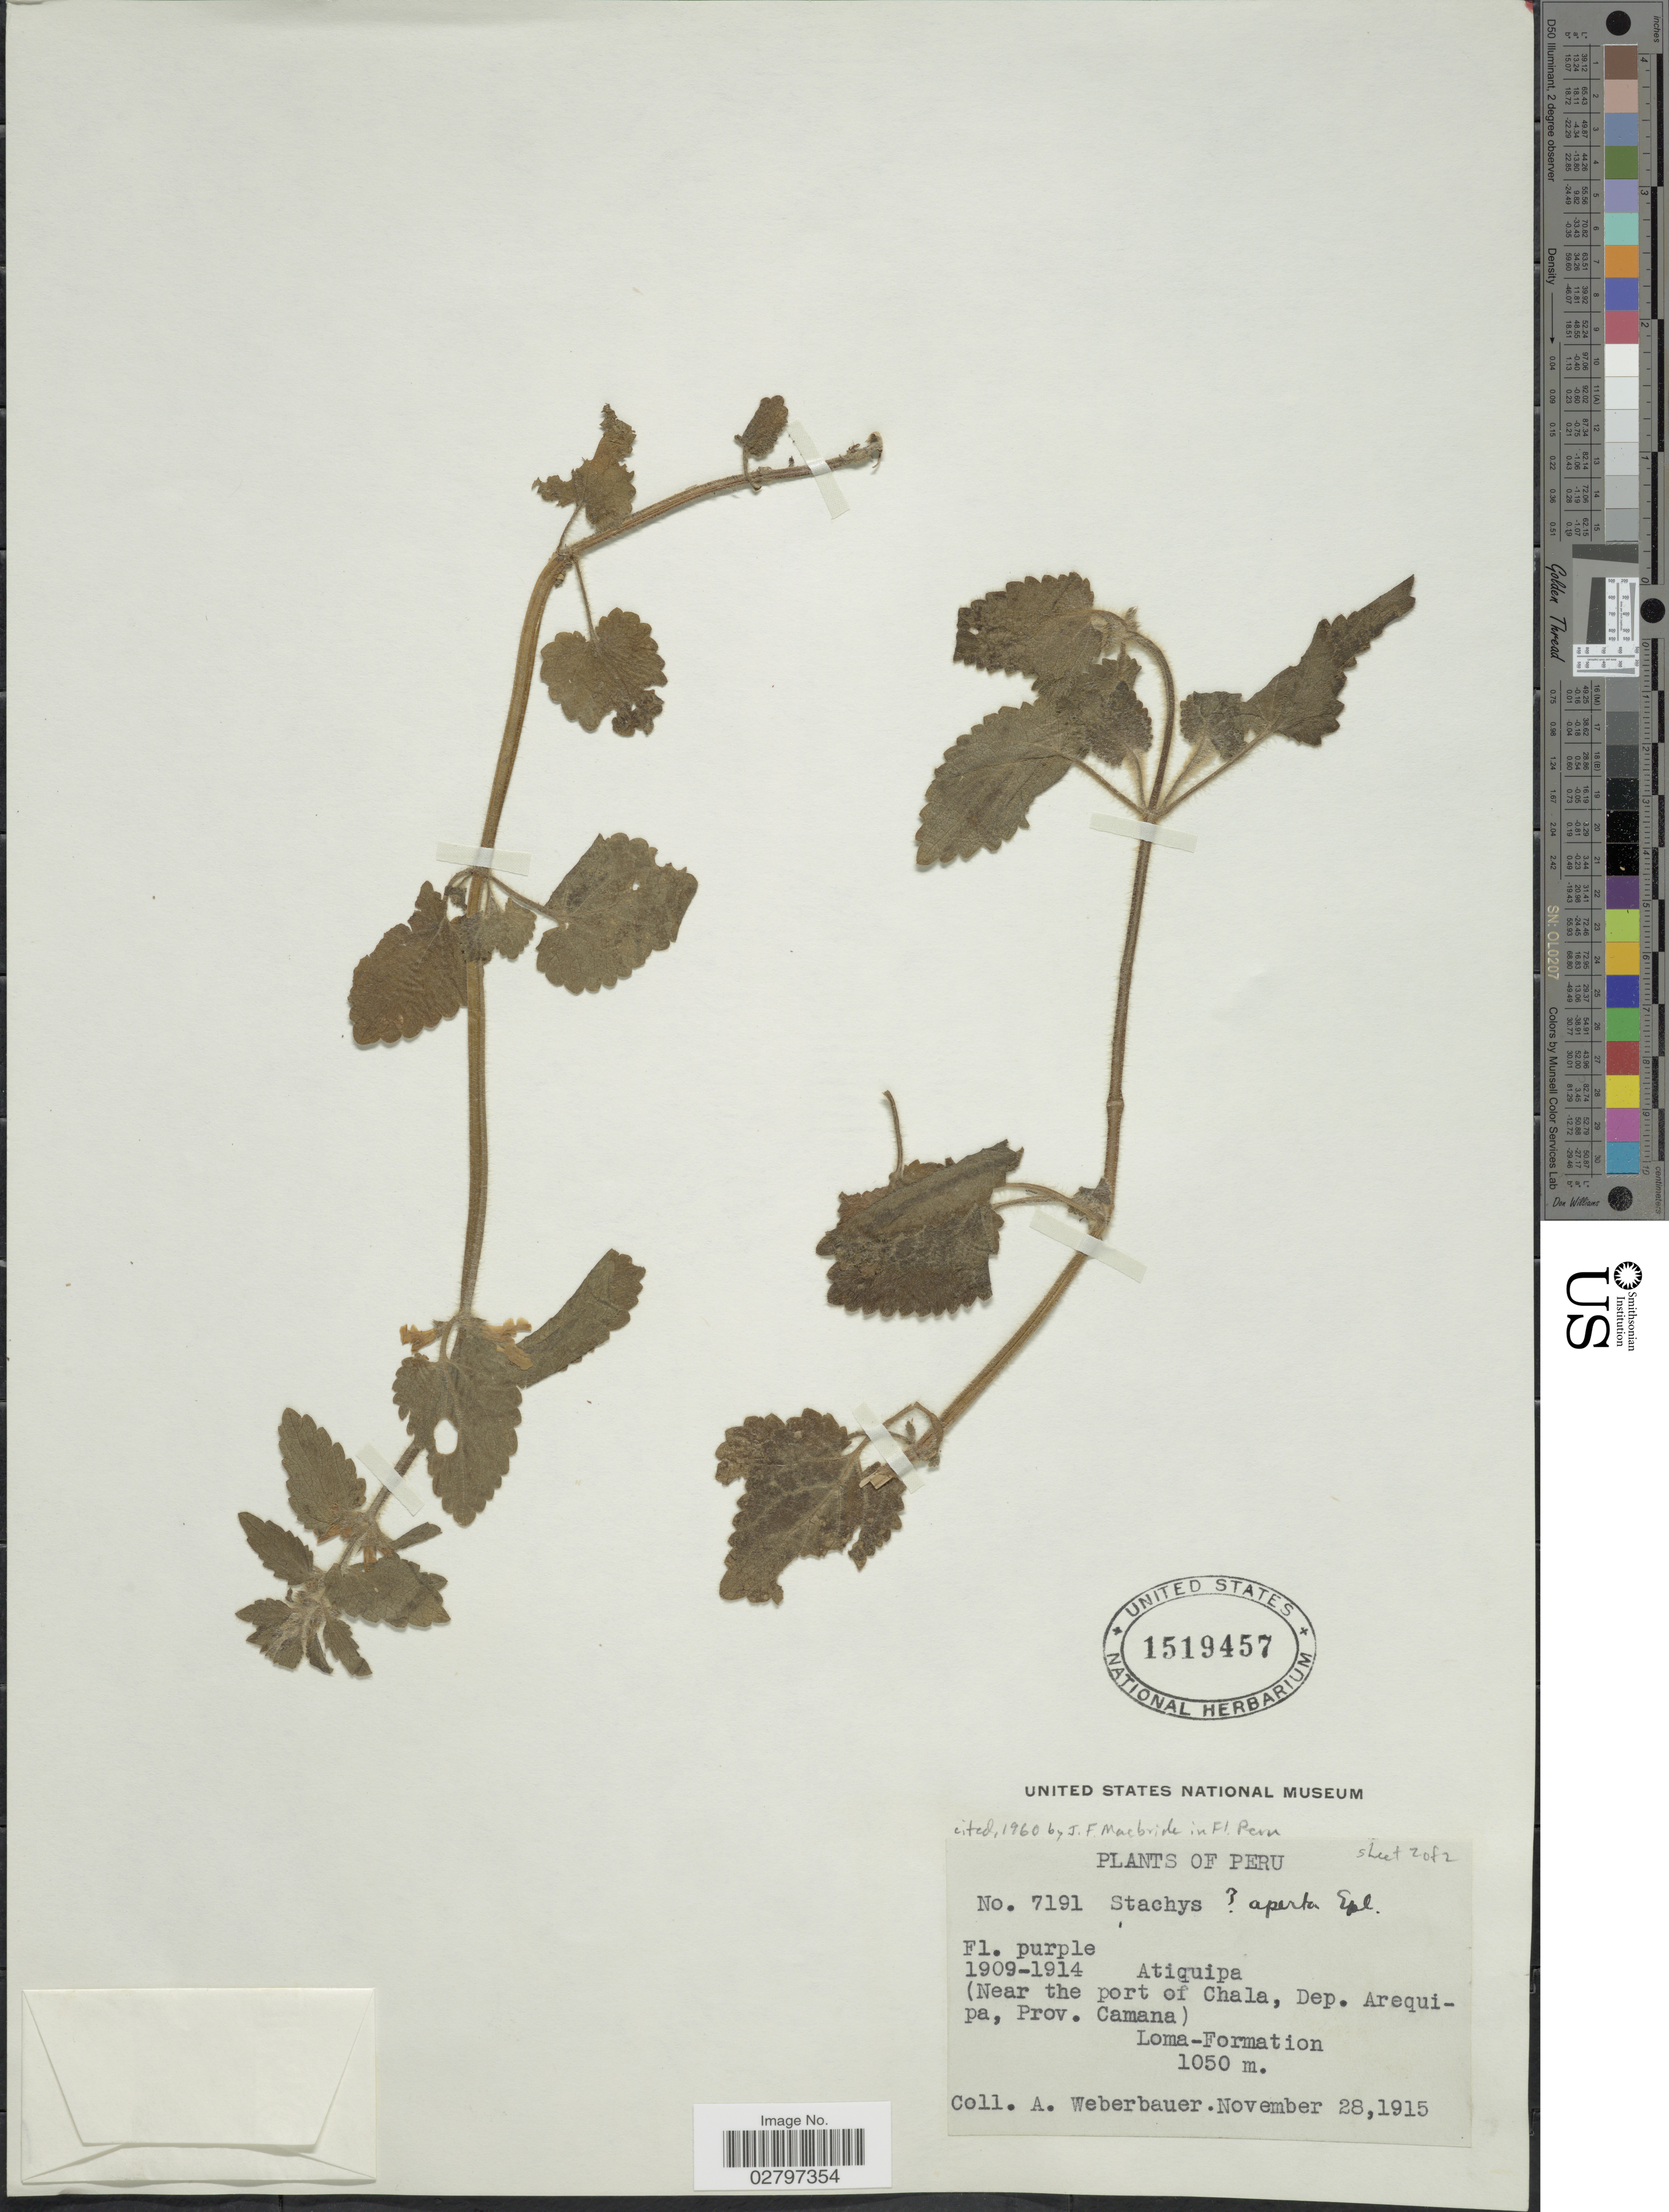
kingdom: Plantae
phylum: Tracheophyta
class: Magnoliopsida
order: Lamiales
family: Lamiaceae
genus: Stachys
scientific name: Stachys aperta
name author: Epling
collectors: A. Weberbauer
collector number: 7191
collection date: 1915-11-28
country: Peru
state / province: Arequipa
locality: Atiquipa, (Near the port of Chala, Dep. Arequipa, Prov. Camana), Loma-Formation.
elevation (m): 1050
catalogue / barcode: US 1519457